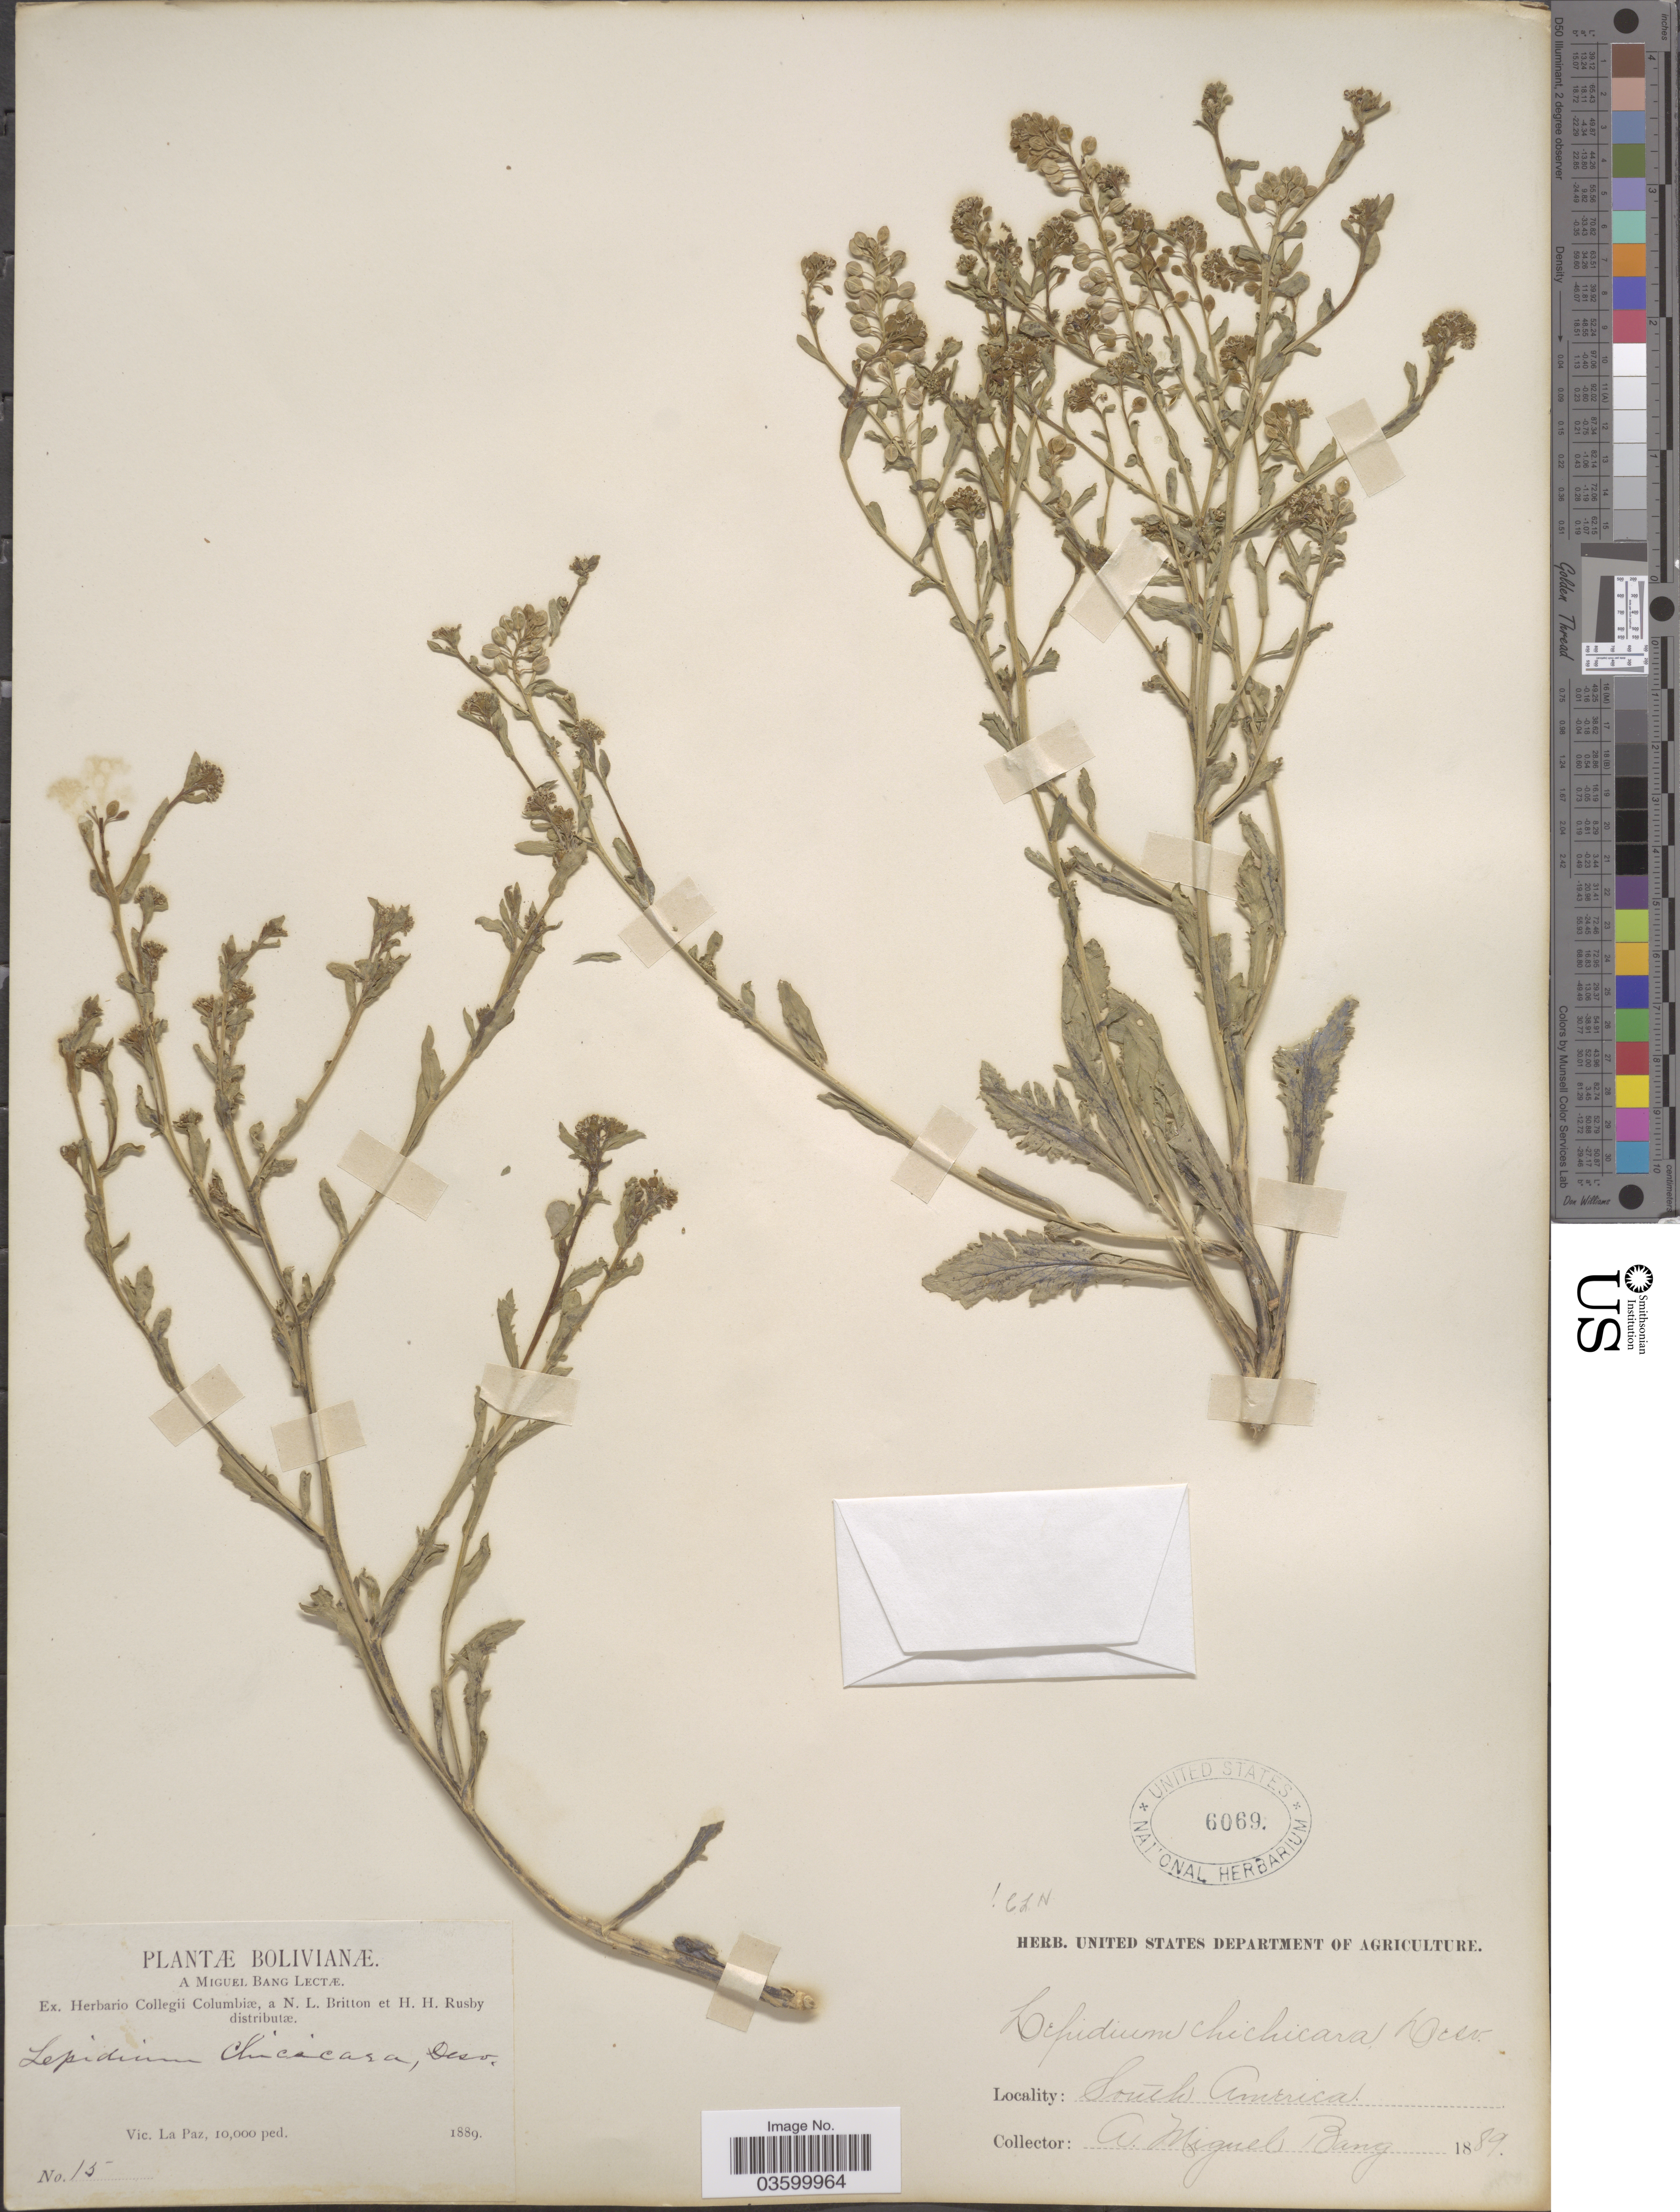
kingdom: Plantae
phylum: Tracheophyta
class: Magnoliopsida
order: Brassicales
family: Brassicaceae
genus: Lepidium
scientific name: Lepidium chichicara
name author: Desv.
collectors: M. Bang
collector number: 15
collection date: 1889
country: Bolivia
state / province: La Paz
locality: Vic. La Paz.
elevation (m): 3048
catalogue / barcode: US 6069